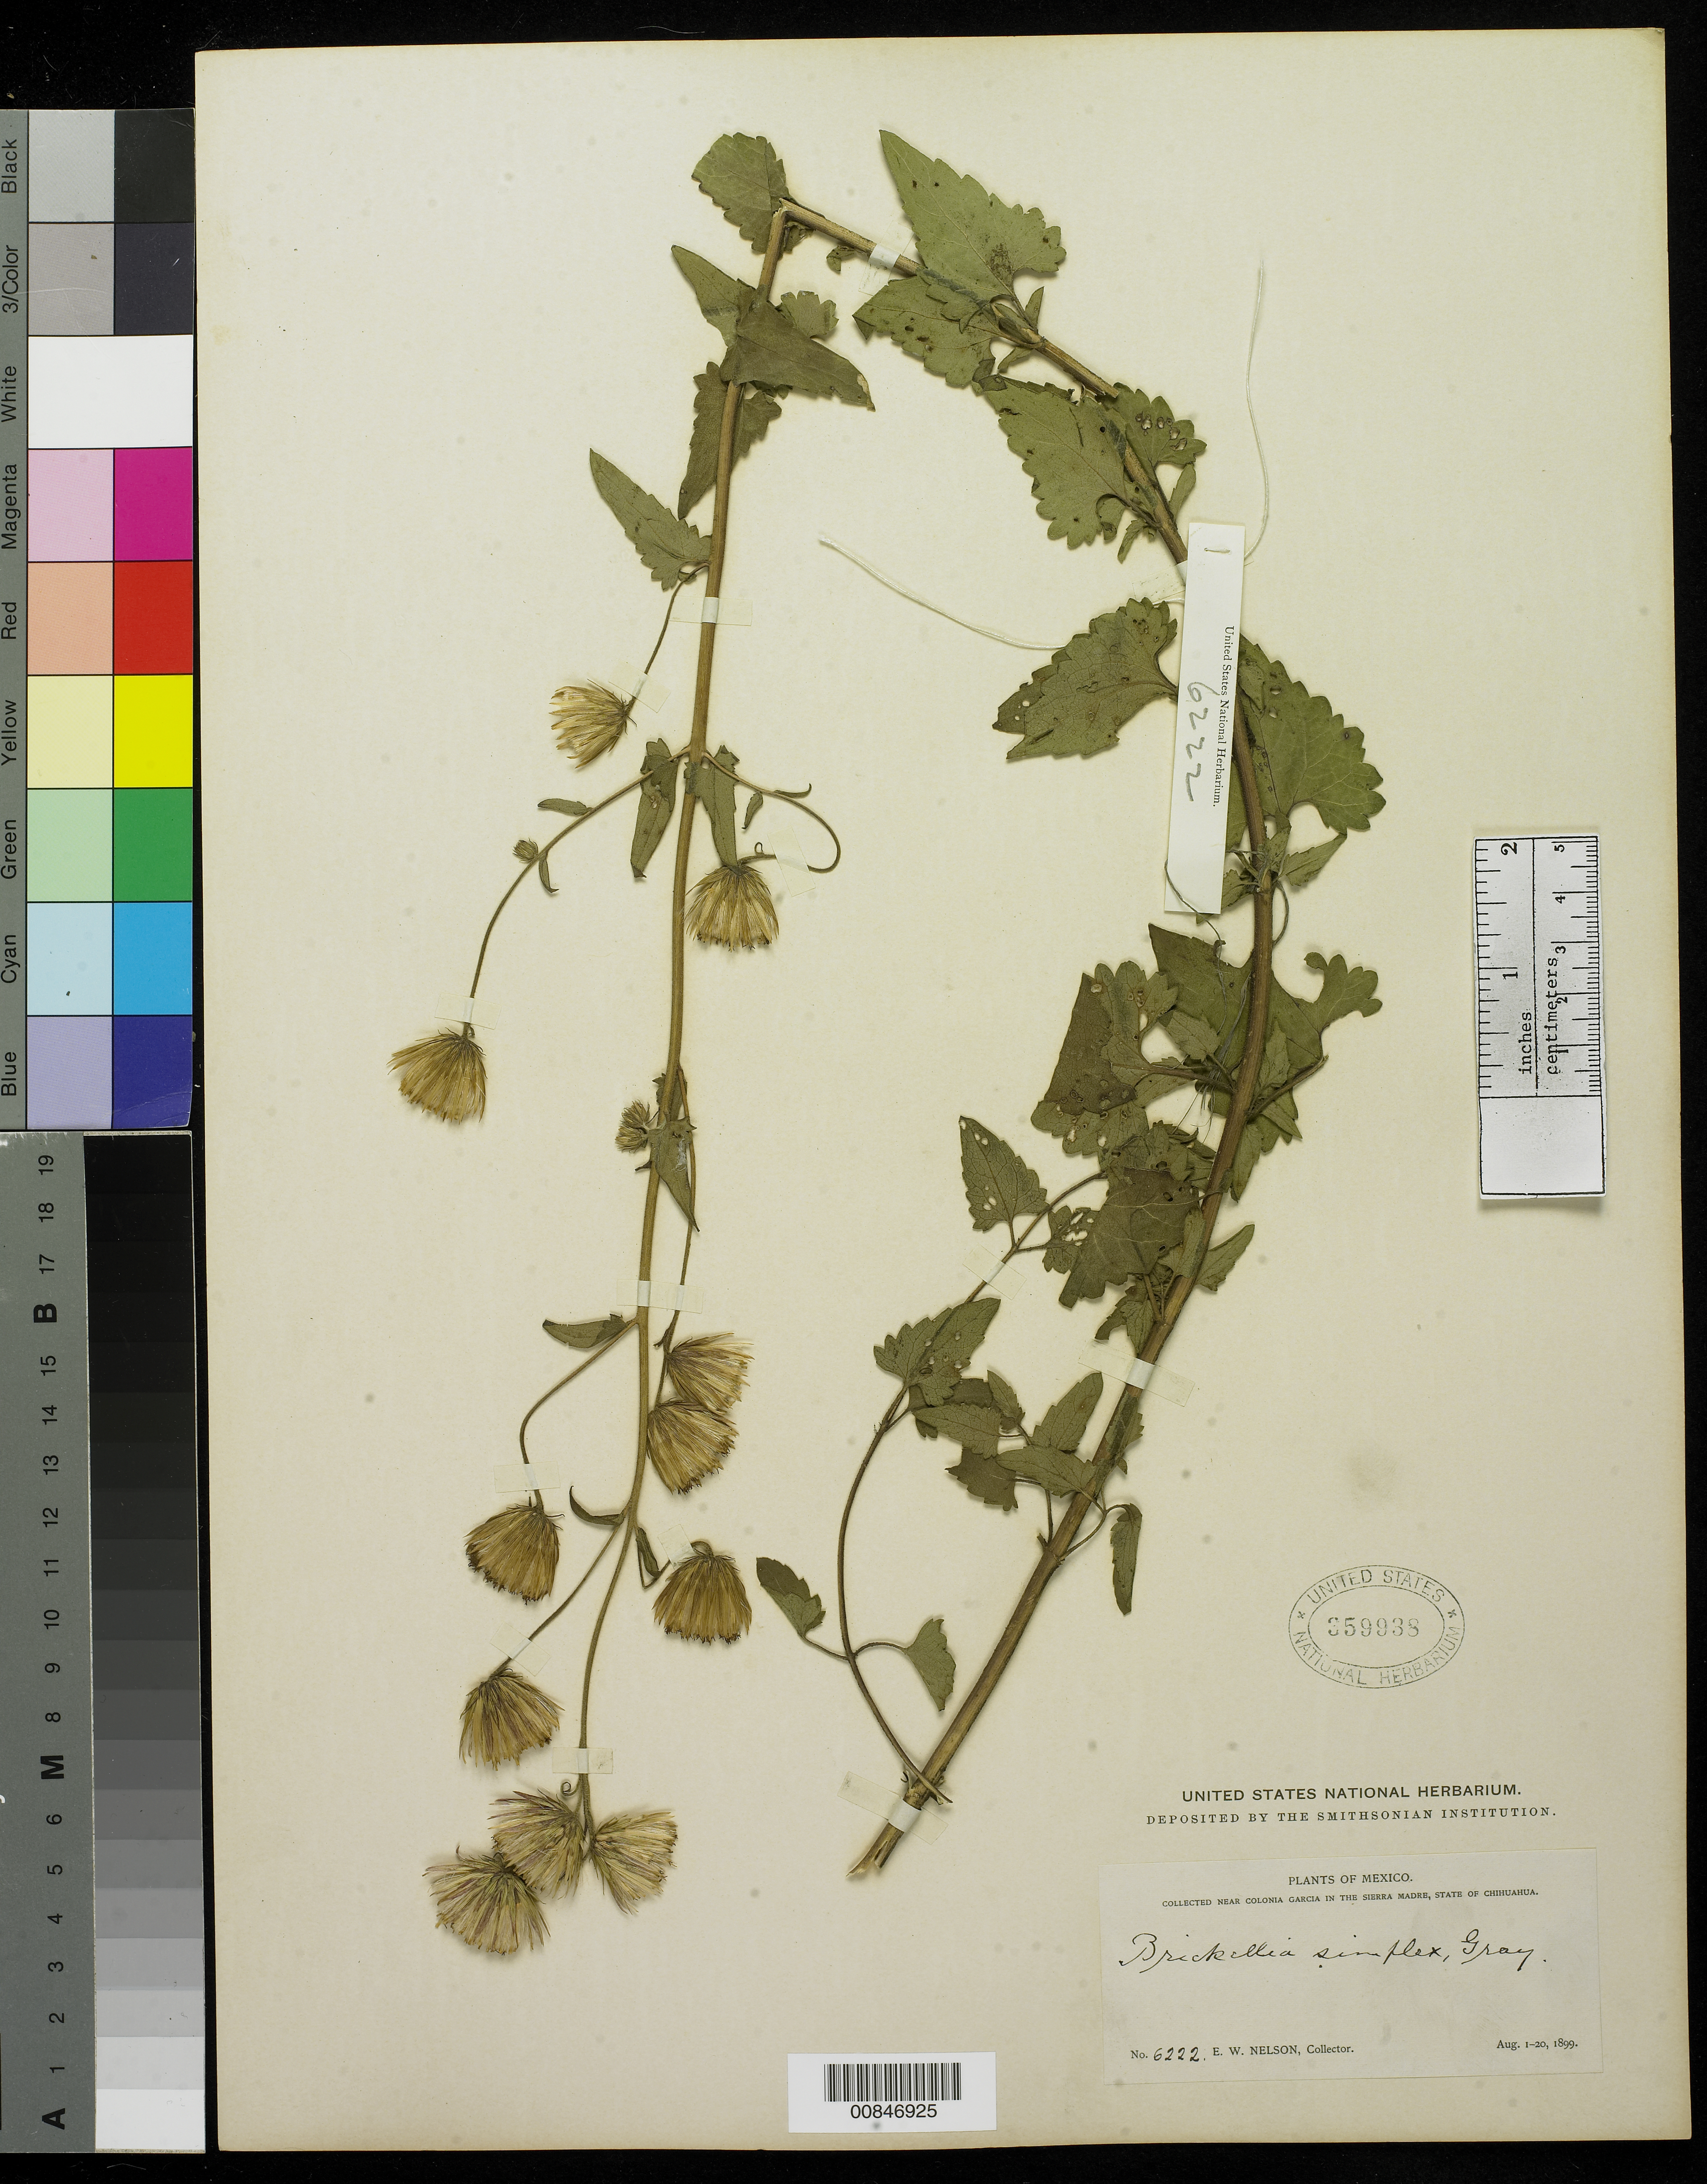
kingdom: Plantae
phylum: Tracheophyta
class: Magnoliopsida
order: Asterales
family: Asteraceae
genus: Brickellia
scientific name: Brickellia simplex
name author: A. Gray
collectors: E. W. Nelson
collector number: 6222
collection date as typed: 01 Aug 1899 to 20 Aug 1899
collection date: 1899-08-01/1899-08-20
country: Mexico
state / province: Chihuahua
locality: Near Colonia García in the Sierra Madre, Chihuahua.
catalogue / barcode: US 359938